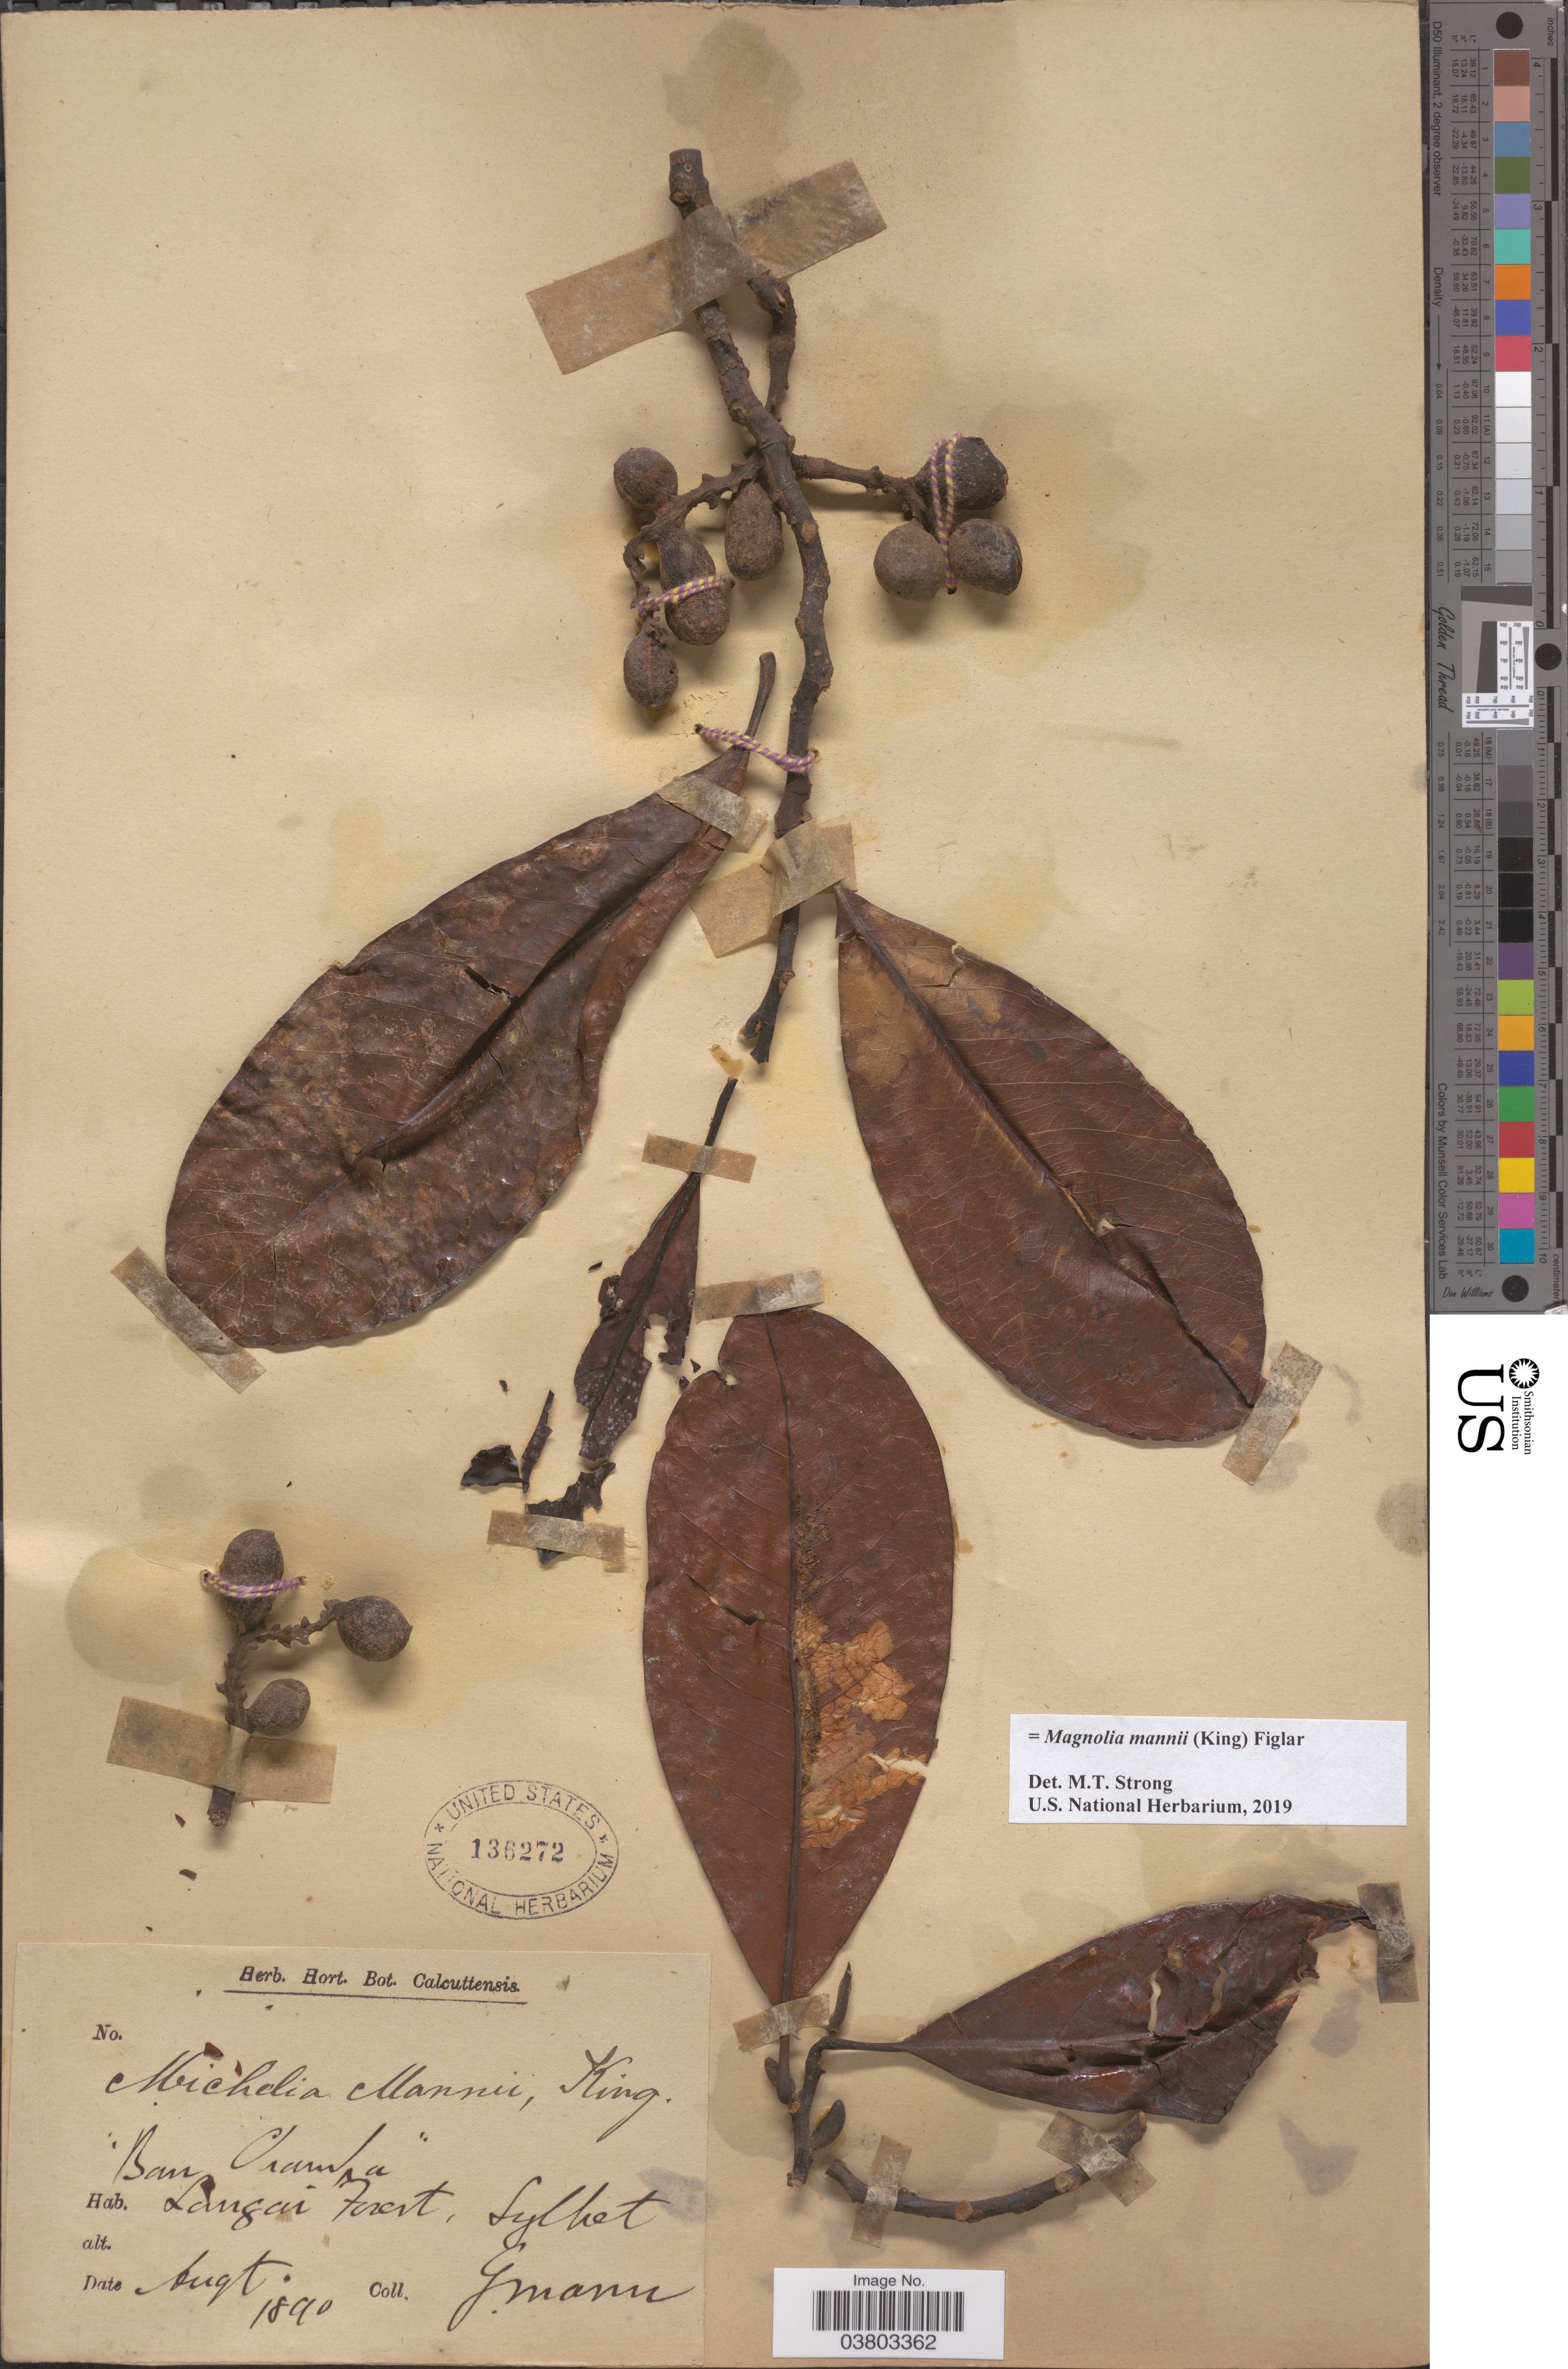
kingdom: Plantae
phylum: Tracheophyta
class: Magnoliopsida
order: Magnoliales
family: Magnoliaceae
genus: Magnolia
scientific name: Magnolia mannii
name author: (King) Figlar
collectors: G. Mann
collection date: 1890-08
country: Bangladesh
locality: Langar Forest, Sylhet.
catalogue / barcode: US 136272